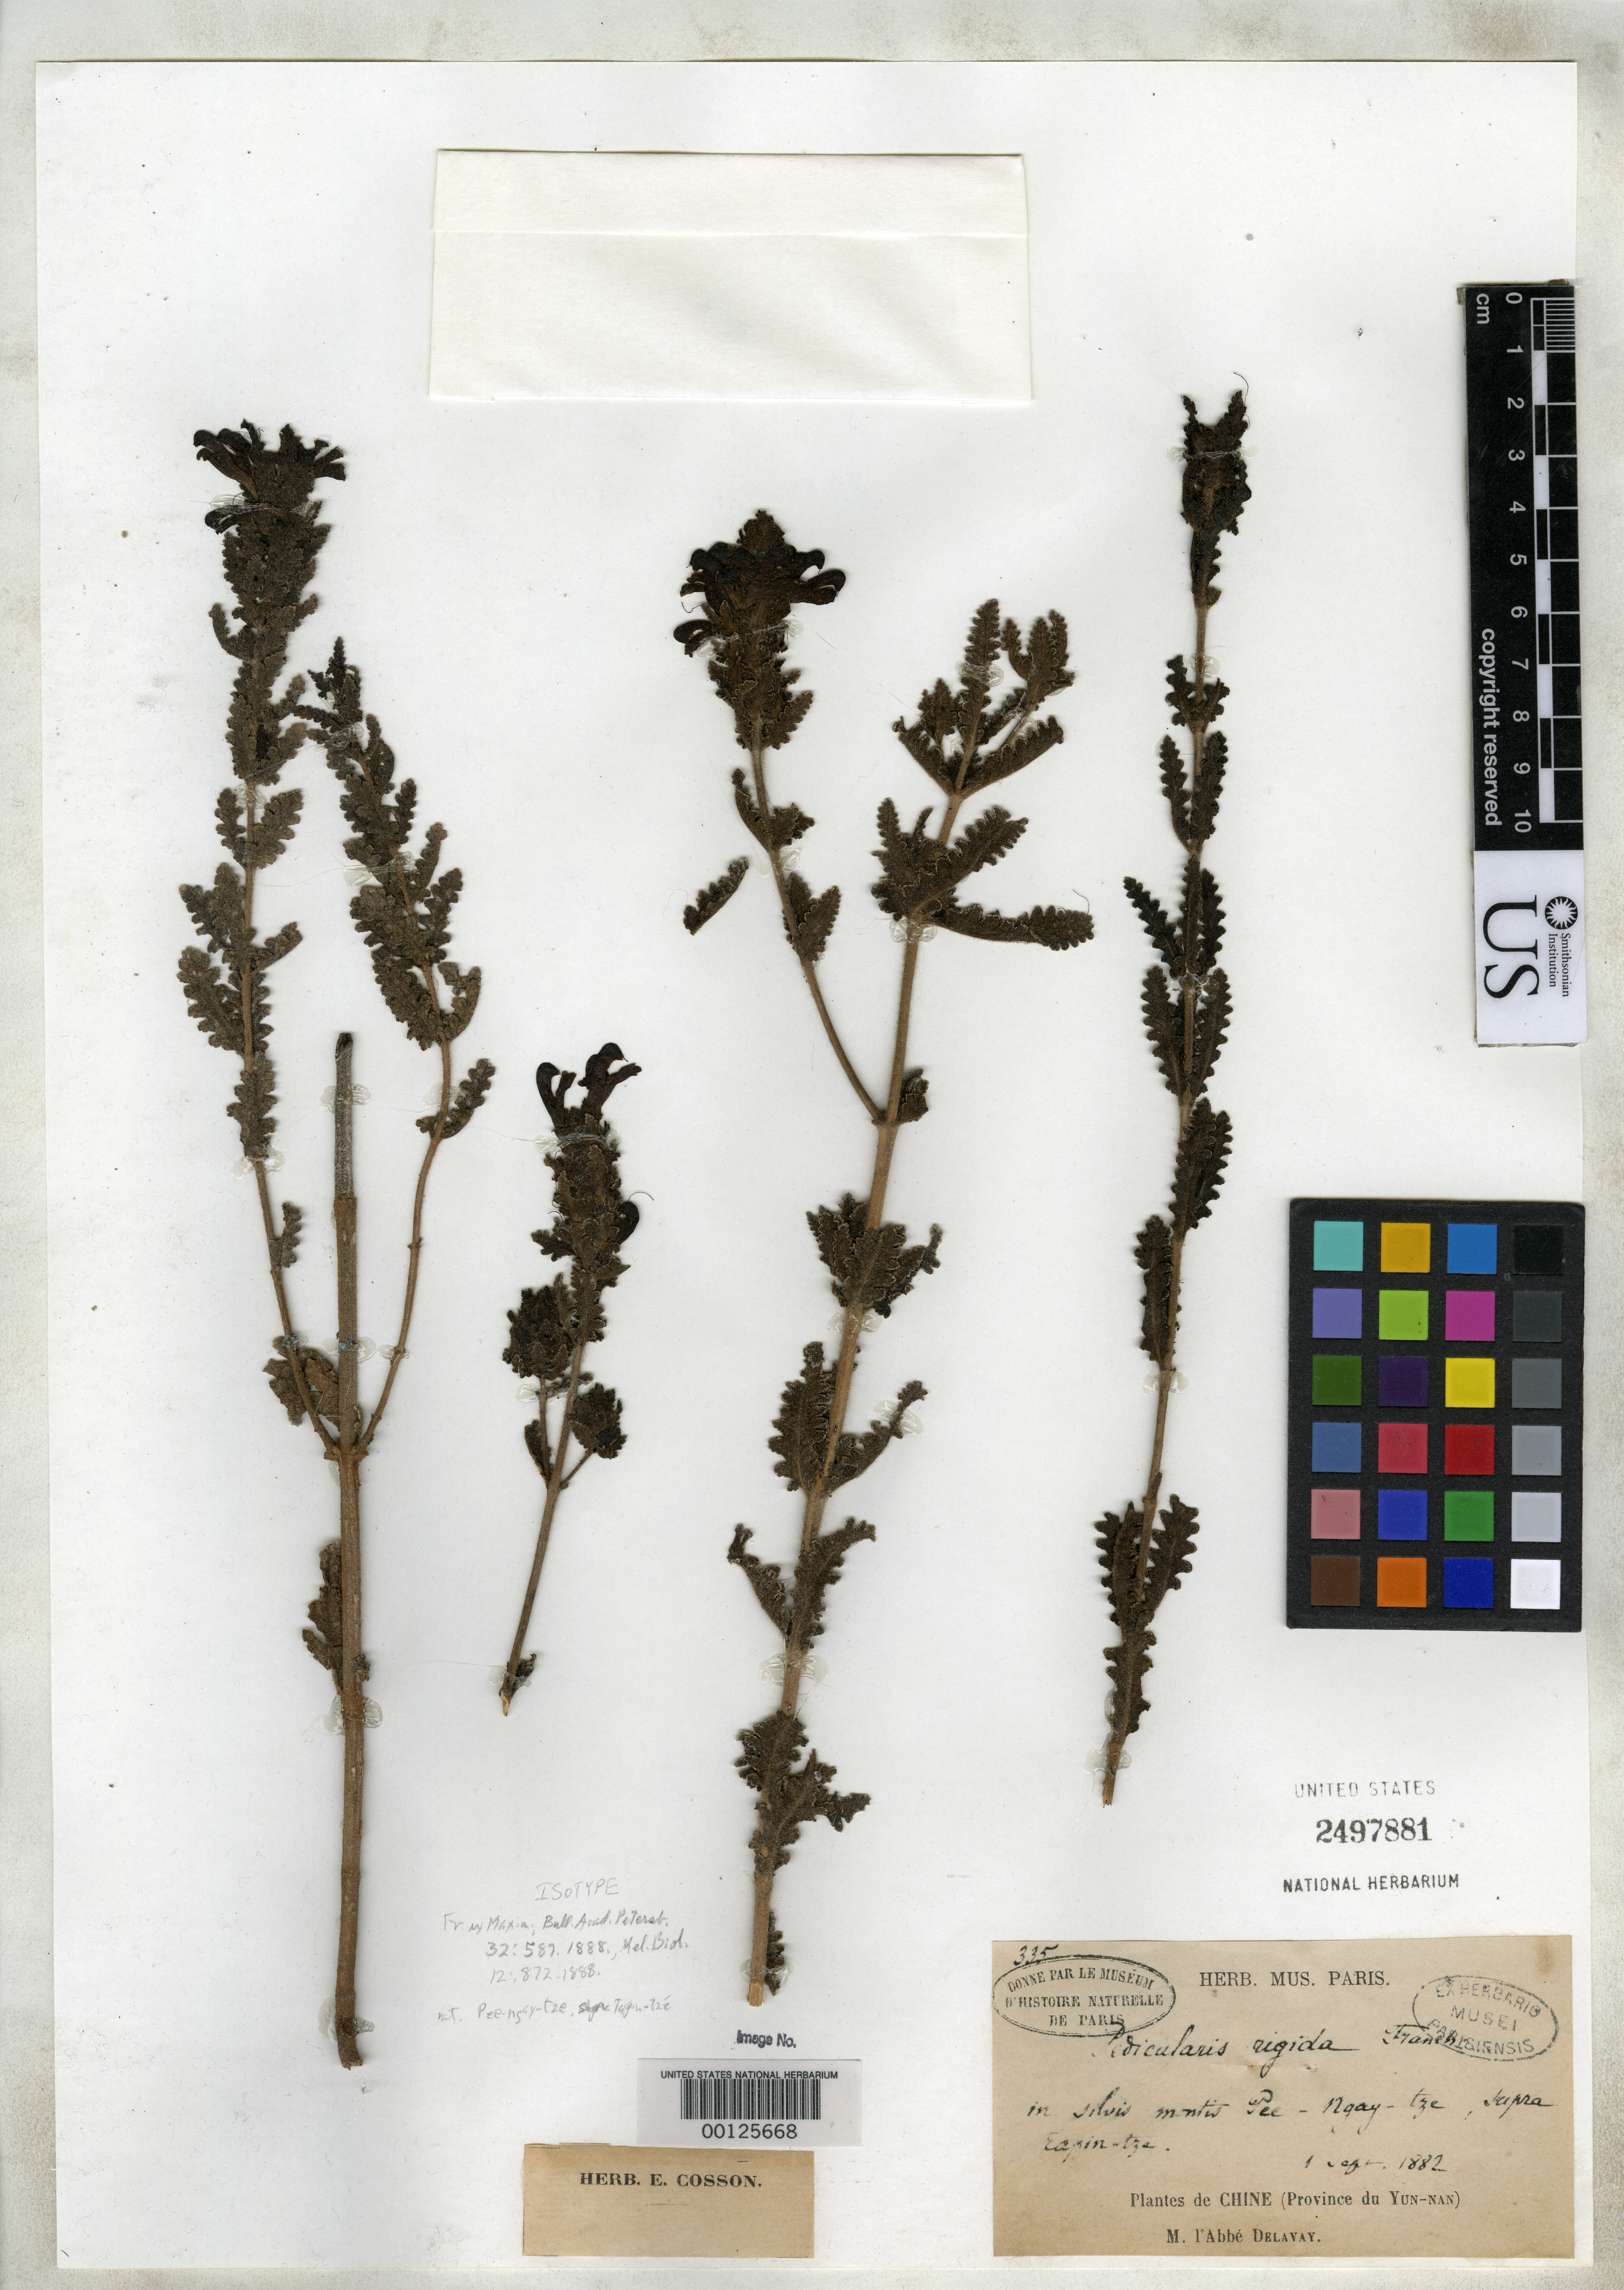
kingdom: Plantae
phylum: Tracheophyta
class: Magnoliopsida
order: Lamiales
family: Orobanchaceae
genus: Pedicularis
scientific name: Pedicularis rigida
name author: Franch. ex Maxim.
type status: Isotype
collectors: P. Delavay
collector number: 335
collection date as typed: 01 Sep 1882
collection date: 1882-09-01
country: China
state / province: Yunnan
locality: Montispee-ngay-tze.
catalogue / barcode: US 2497881